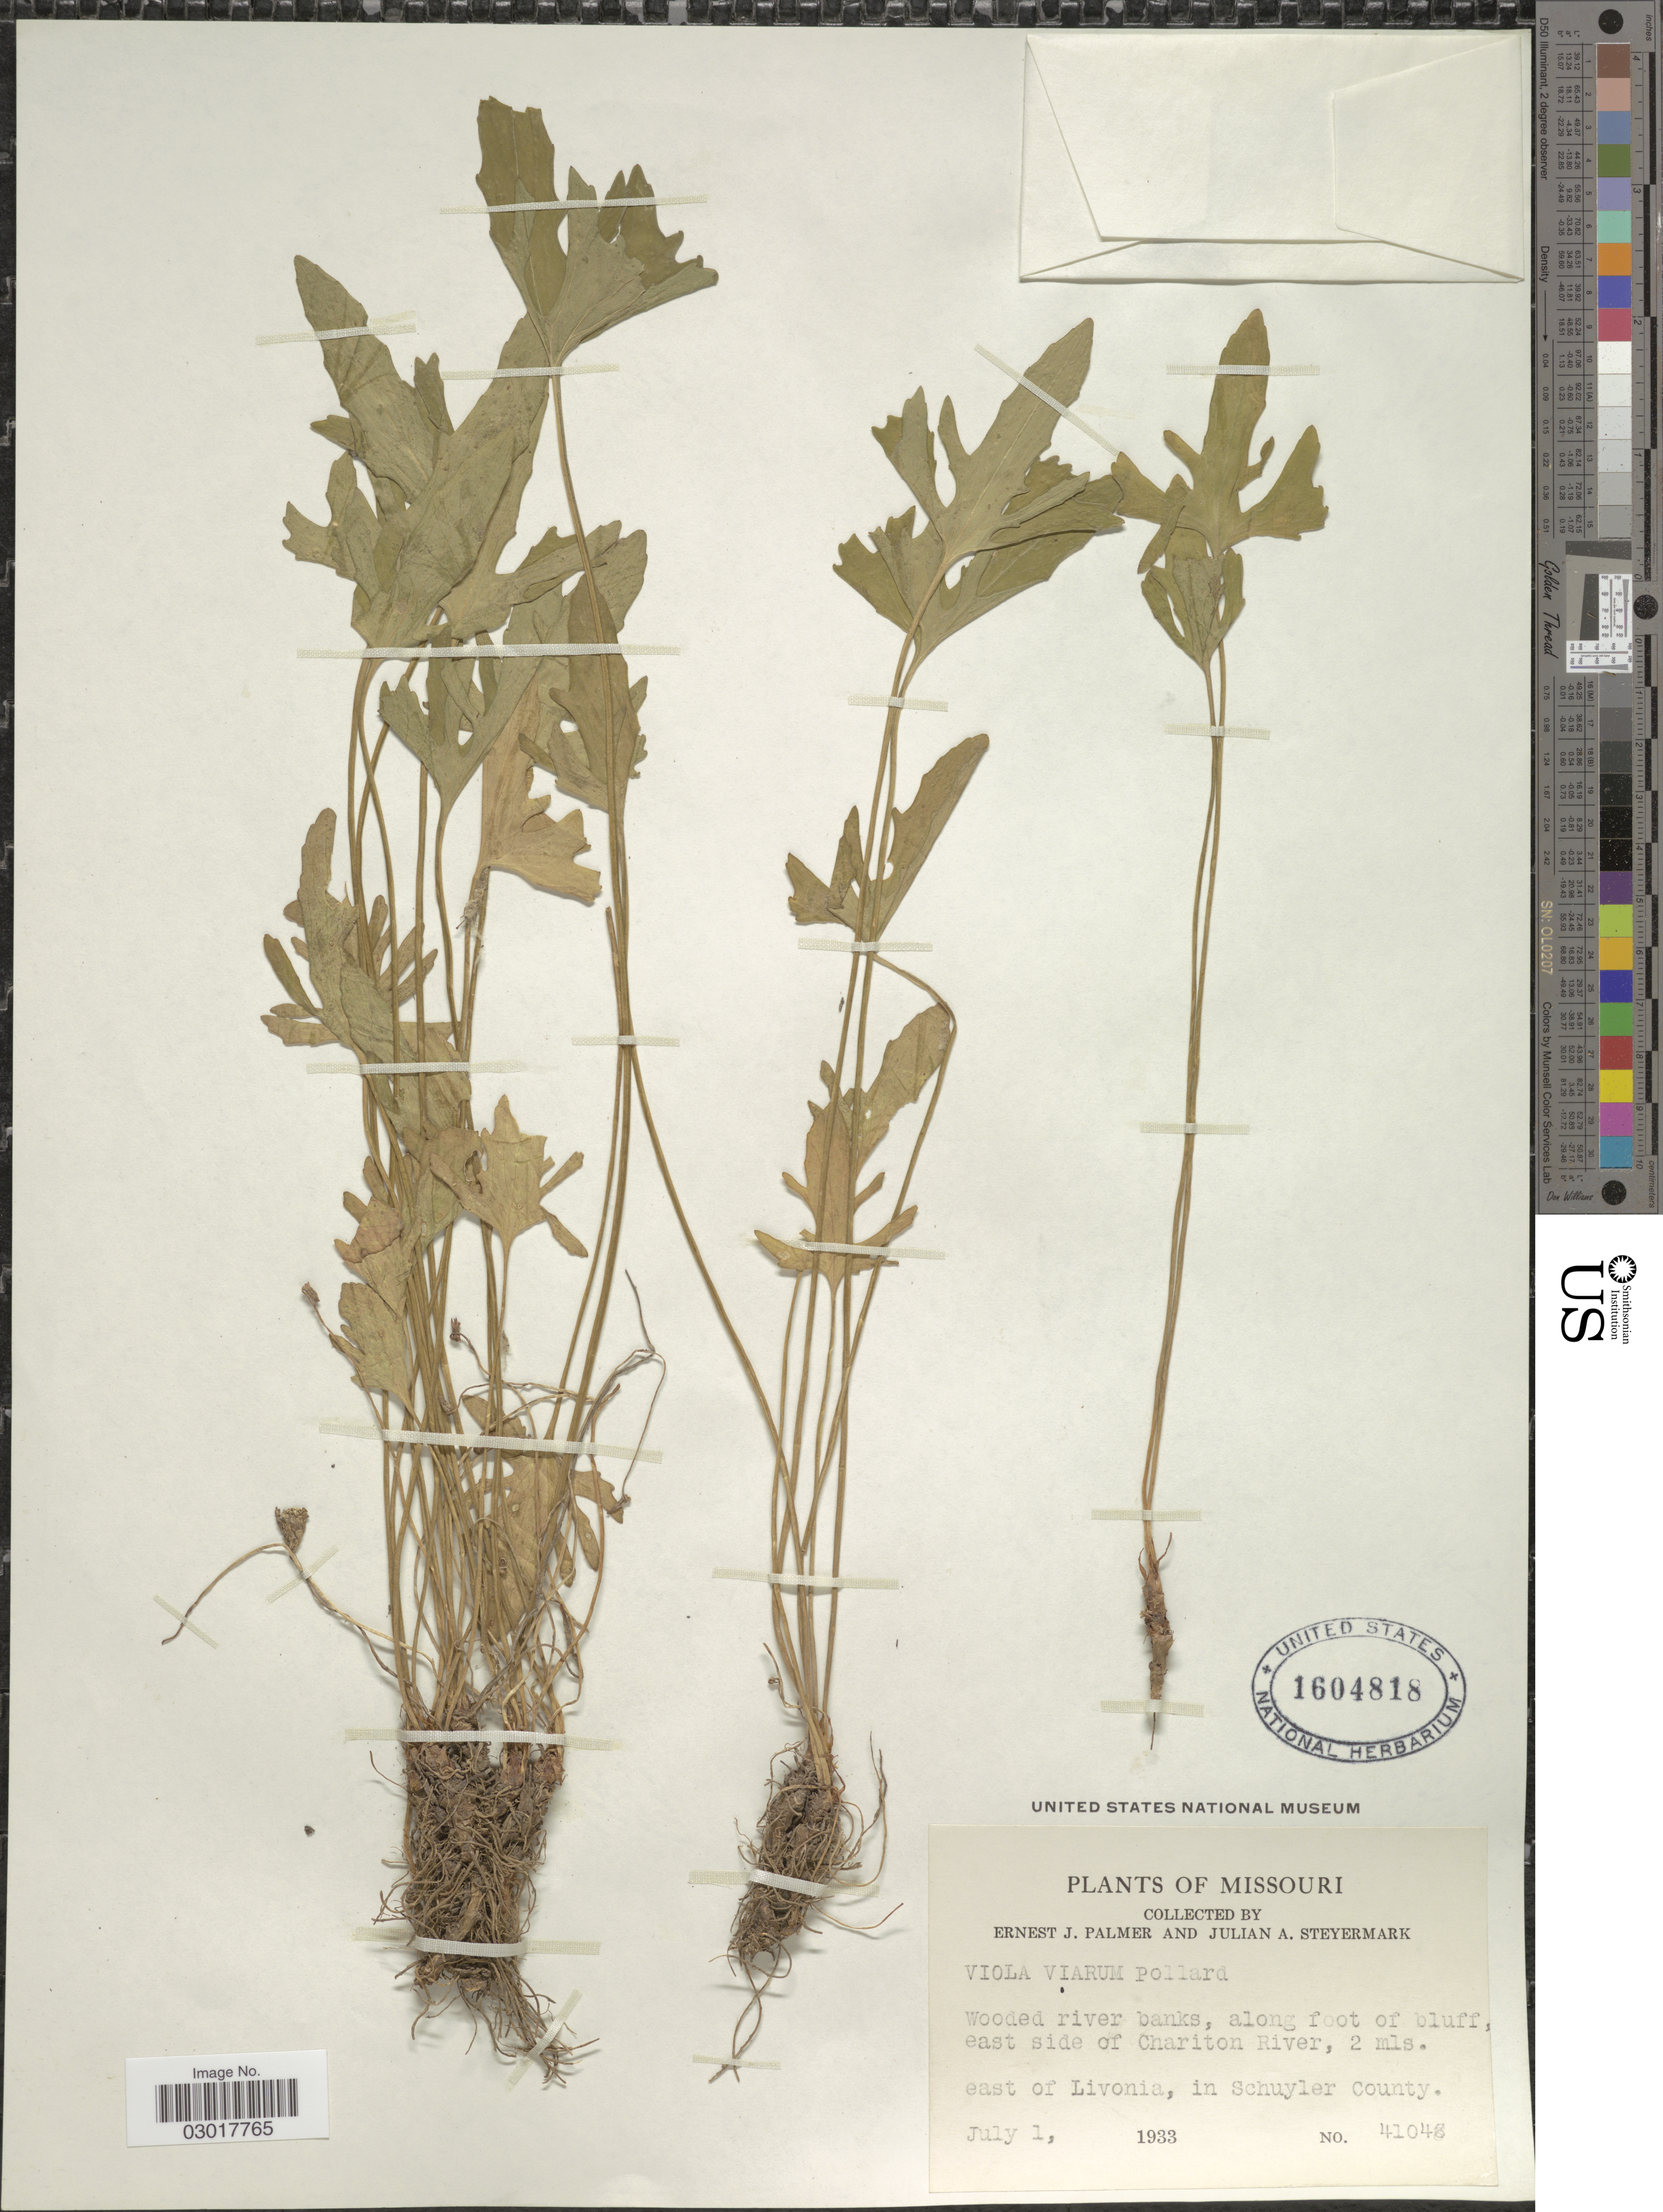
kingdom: Plantae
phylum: Tracheophyta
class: Magnoliopsida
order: Malpighiales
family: Violaceae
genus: Viola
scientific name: Viola viarum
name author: Pollard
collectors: E. J. Palmer & J. Steyermark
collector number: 41048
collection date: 1933-07-01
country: United States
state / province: Missouri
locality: Wooded river banks, along foot of bluff, east side of Chariton River, 2 mls. east of Livonia, in Schuyler County.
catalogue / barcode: US 1604818